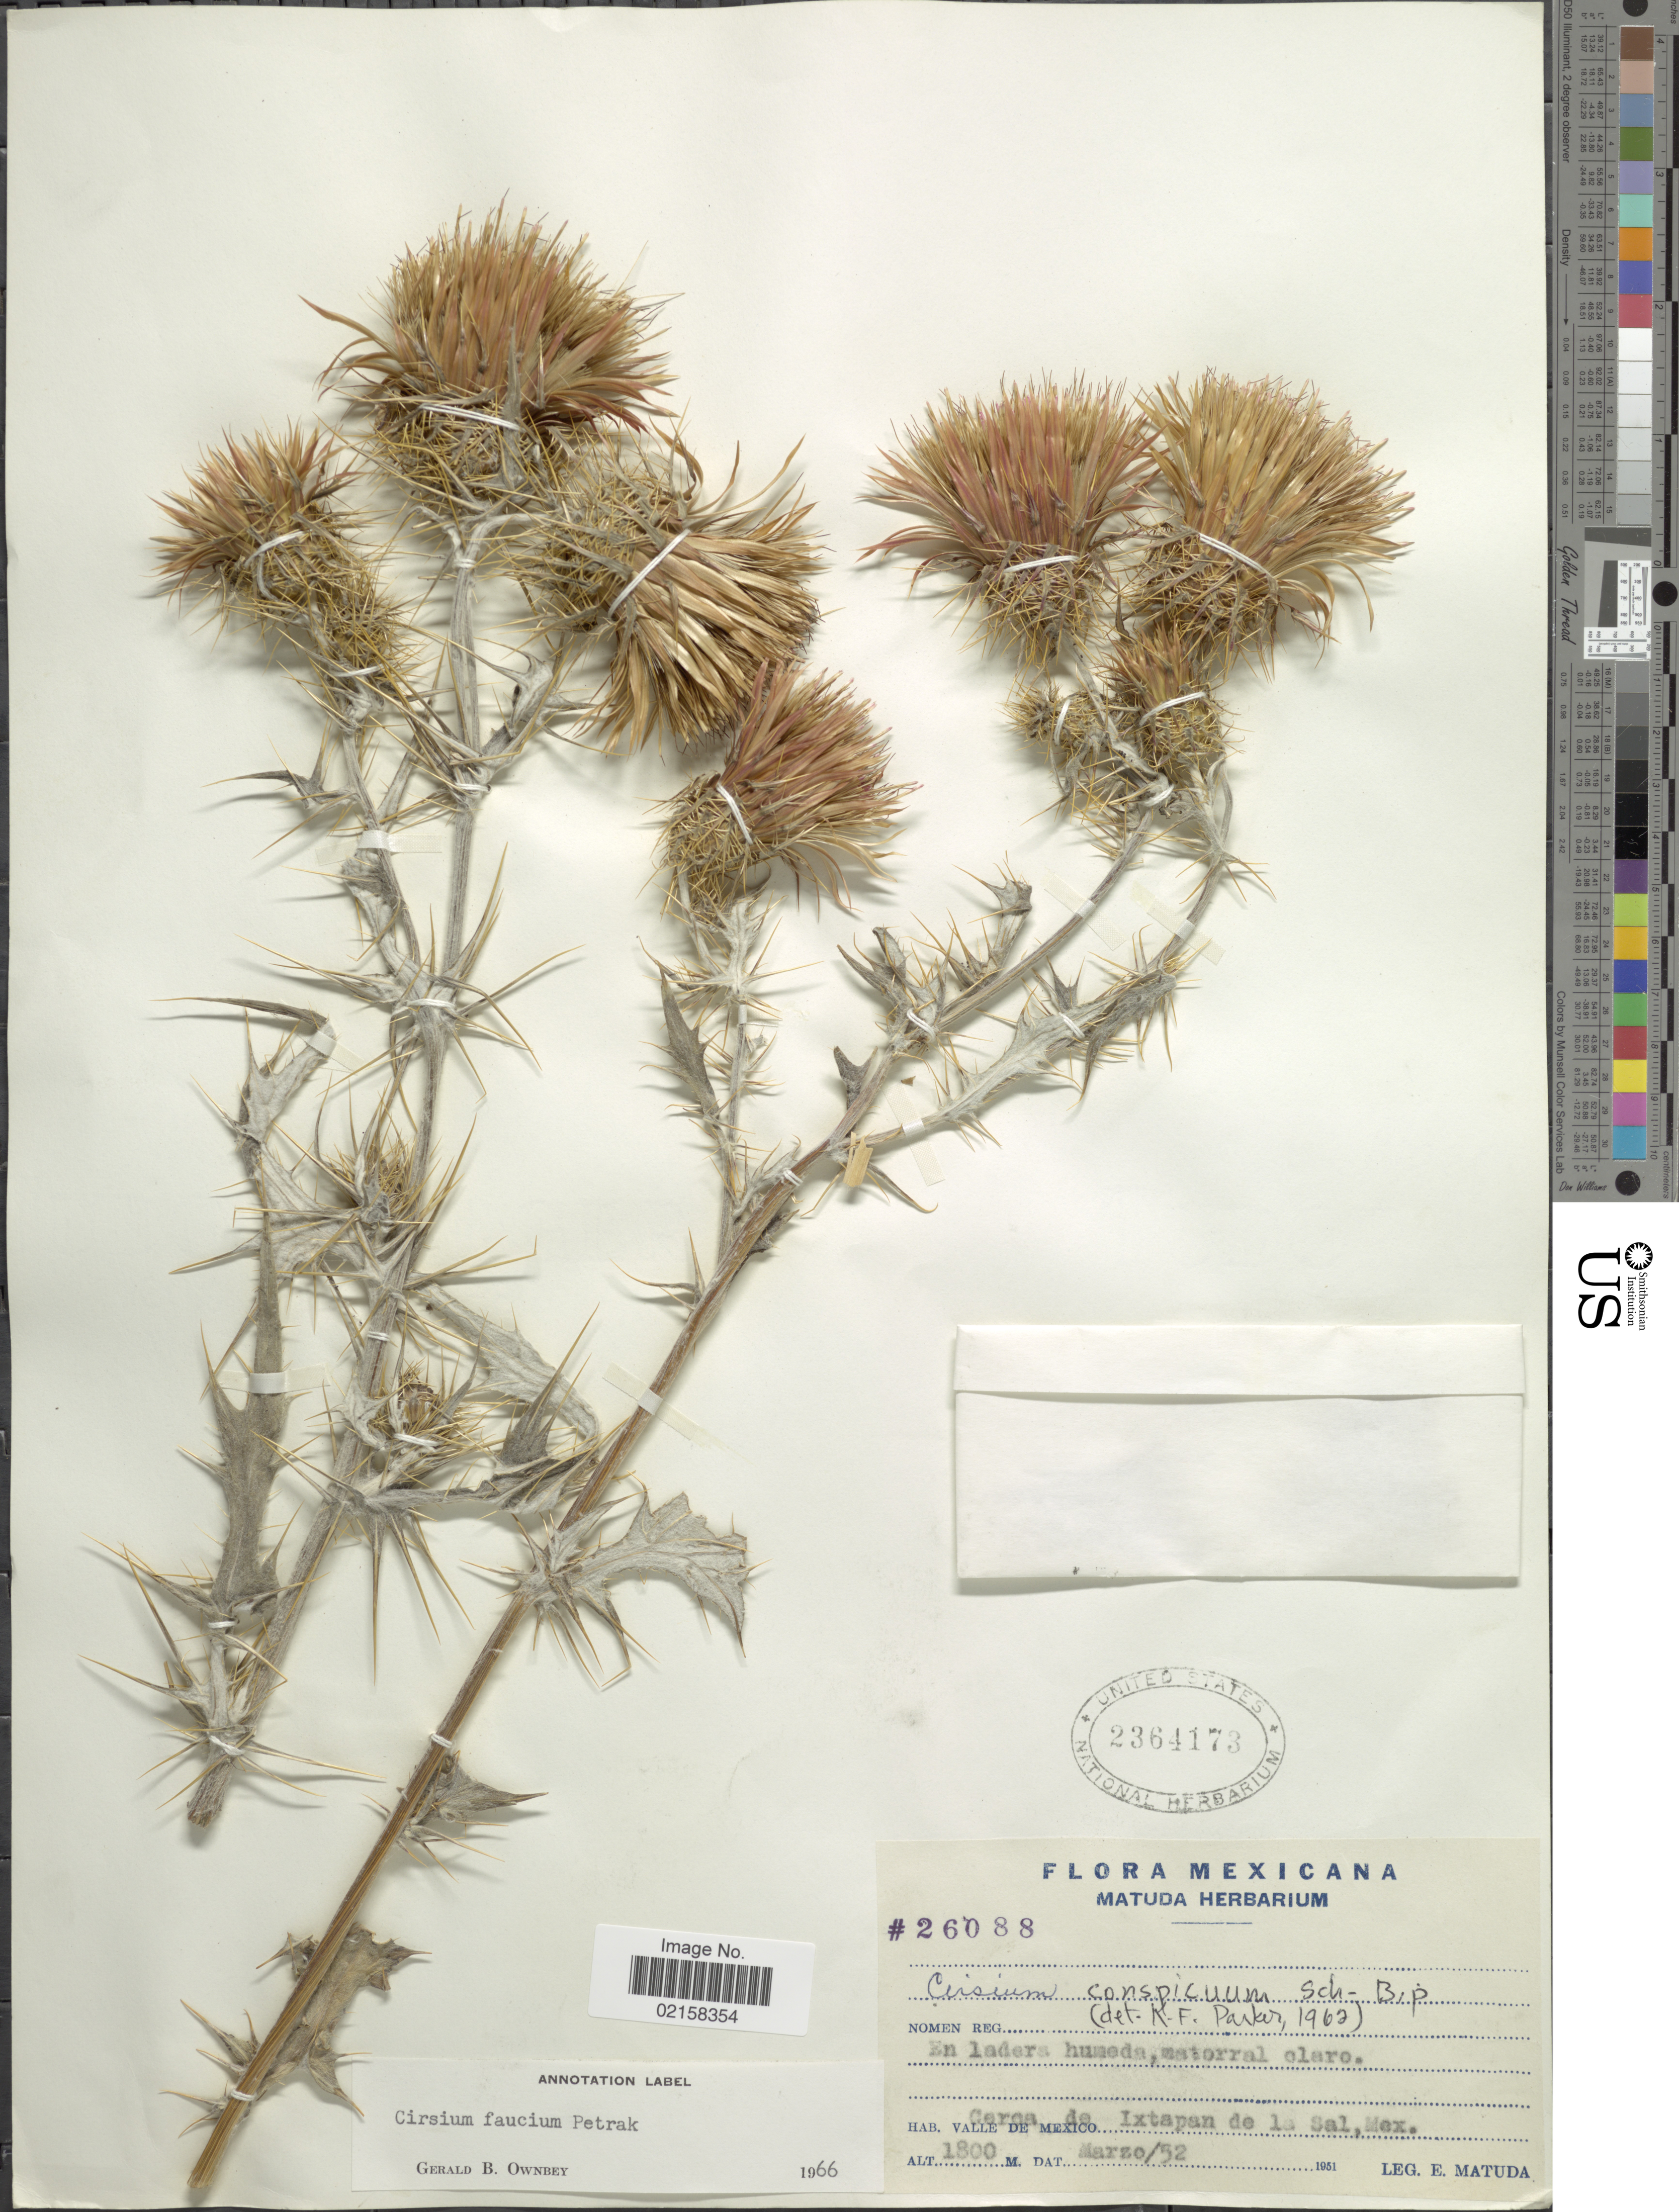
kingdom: Plantae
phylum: Tracheophyta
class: Magnoliopsida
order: Asterales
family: Asteraceae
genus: Cirsium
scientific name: Cirsium faucium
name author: Petr.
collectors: E. Matuda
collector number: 26088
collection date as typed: Transcribed d/m/y: /3/52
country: Mexico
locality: Valle de Mexico, Cerca de Ixtapan de la Sal, Mex.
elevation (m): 1800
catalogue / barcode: US 2364173